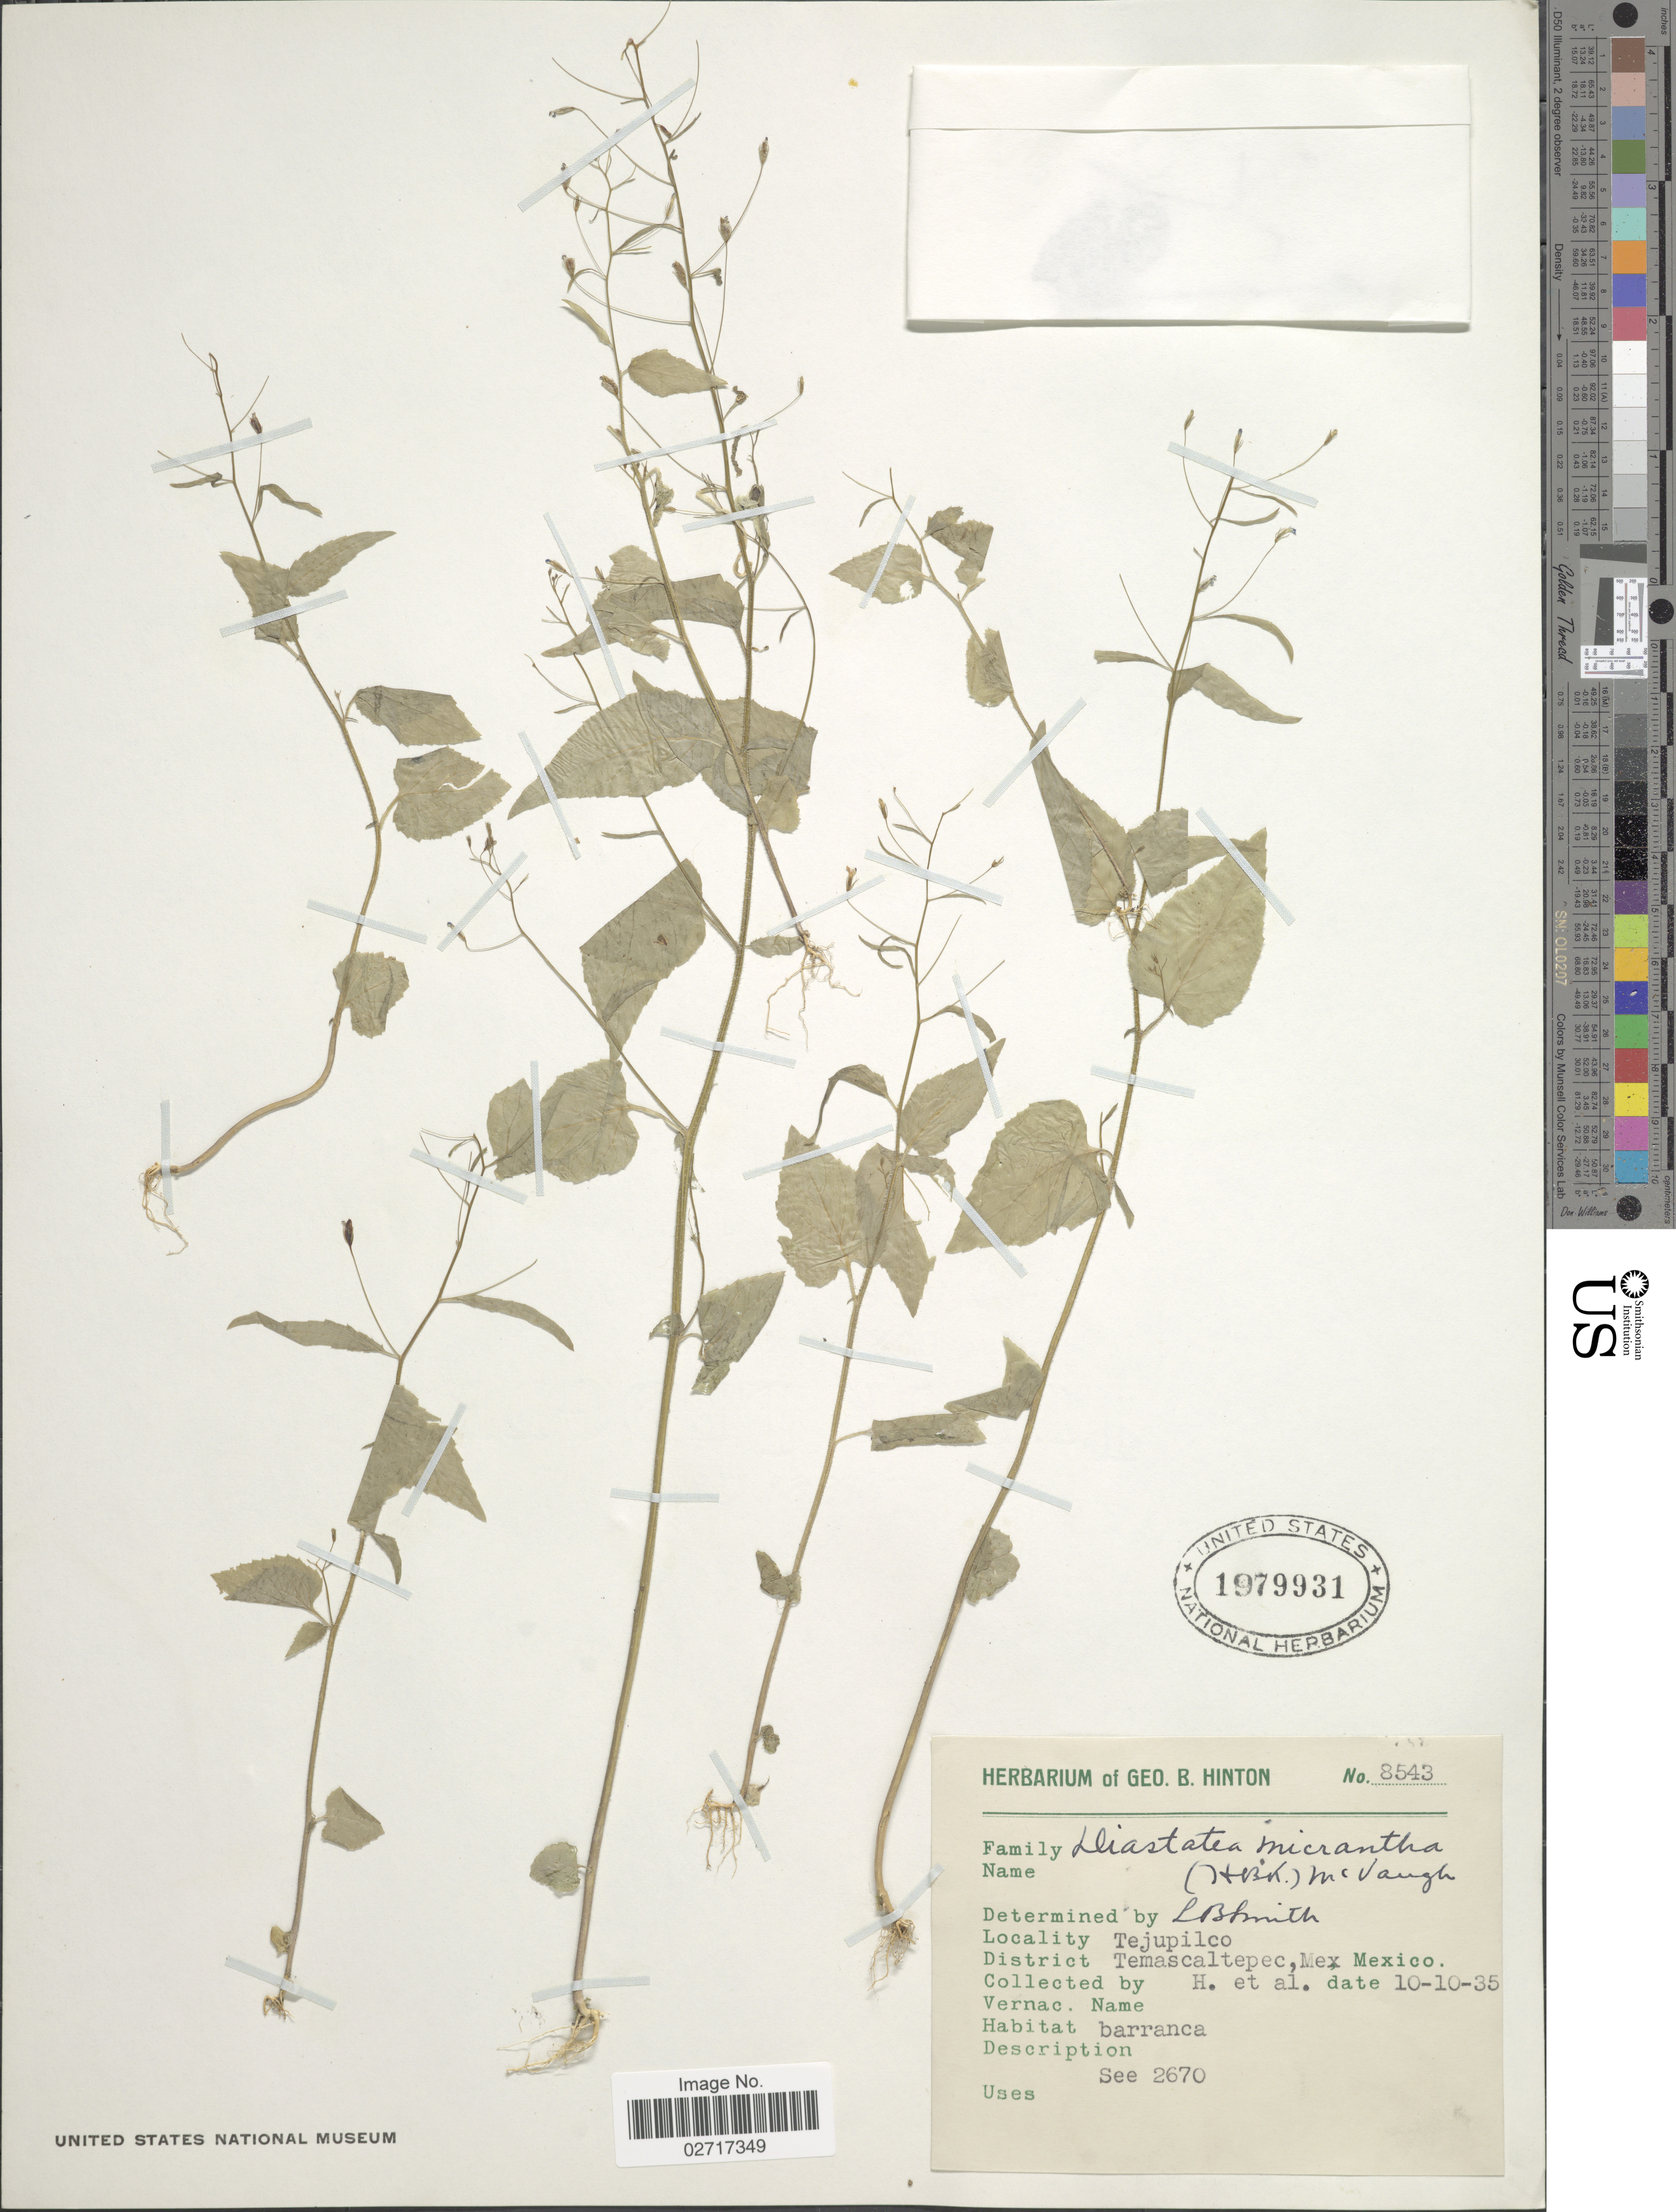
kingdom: Plantae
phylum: Tracheophyta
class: Magnoliopsida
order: Asterales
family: Campanulaceae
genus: Diastatea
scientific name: Diastatea micrantha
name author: (Kunth) McVaugh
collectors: G. B. Hinton & et al.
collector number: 8543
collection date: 1935-10-10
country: Mexico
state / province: México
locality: Tejupilco. District: Temascaltepec.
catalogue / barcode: US 1979931